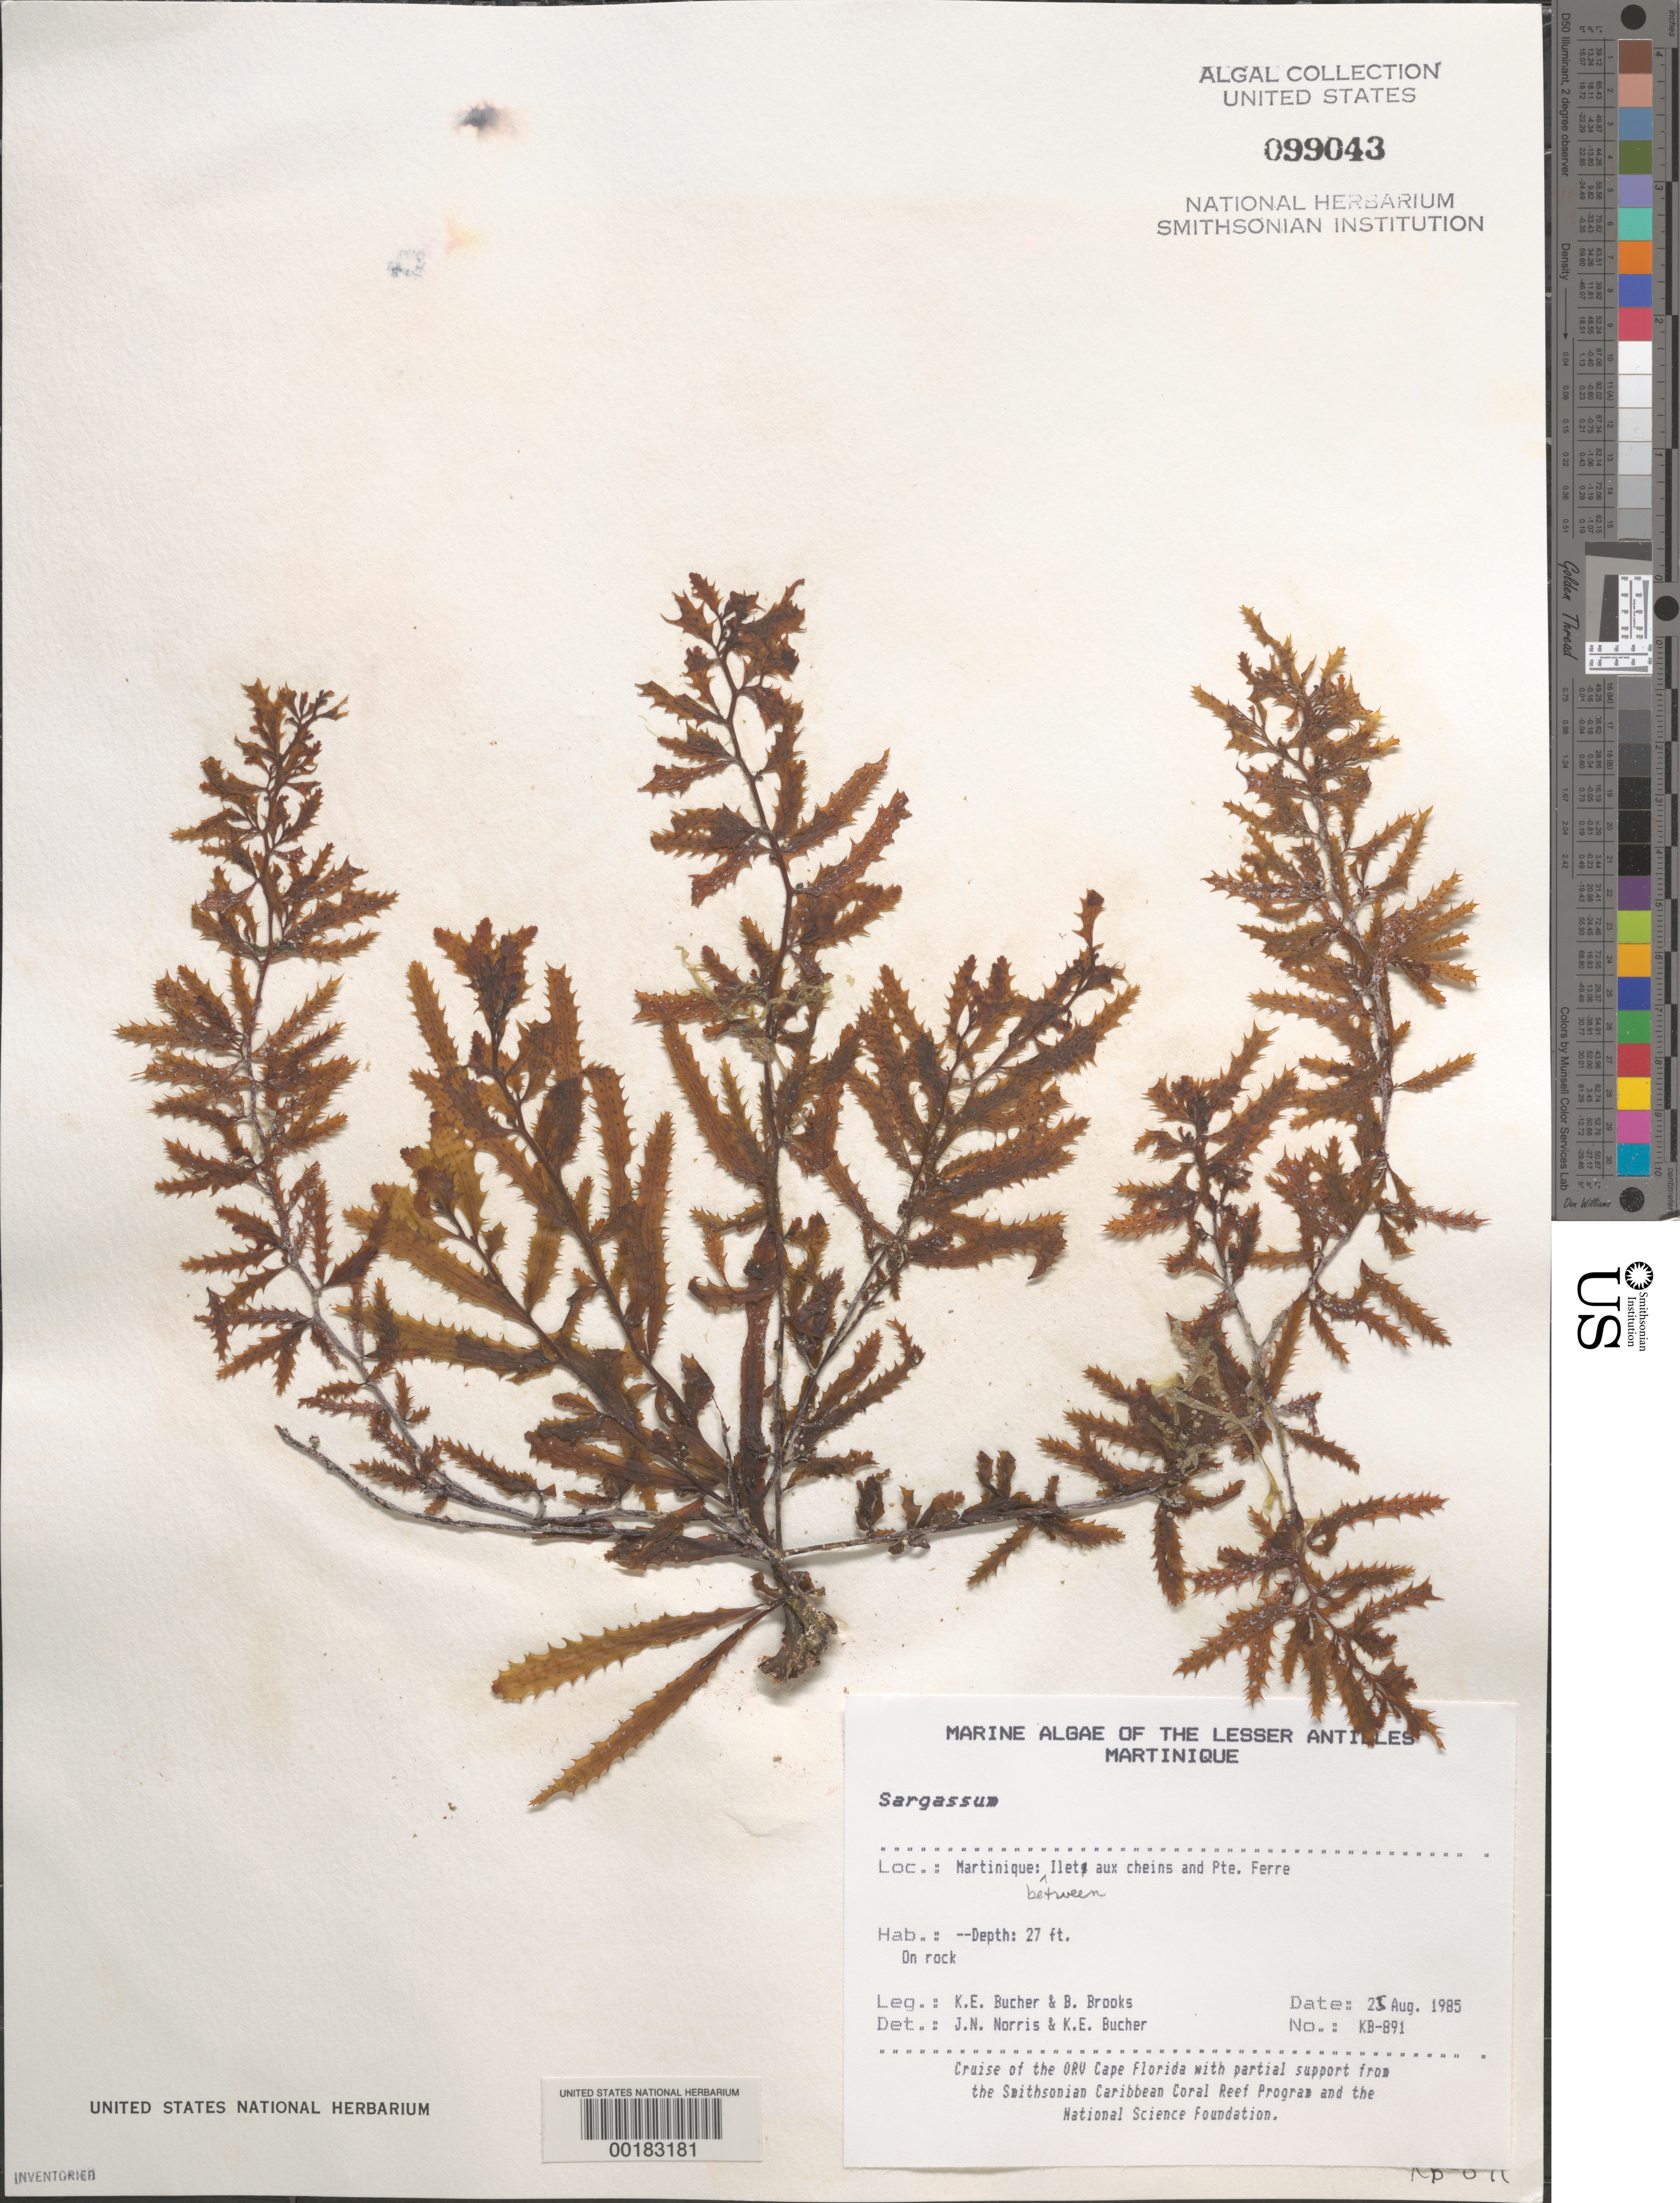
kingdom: Chromista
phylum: Ochrophyta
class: Phaeophyceae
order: Fucales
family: Sargassaceae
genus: Sargassum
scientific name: Sargassum sp.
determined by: Norris, J. N.; Bucher, K. E.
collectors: K. E. Bucher & B. Brooks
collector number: Kb-891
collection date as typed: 25 Aug 1985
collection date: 1985-08-25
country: Martinique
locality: Between Ilet aux Cheins and Pointe Ferre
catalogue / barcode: US 99043